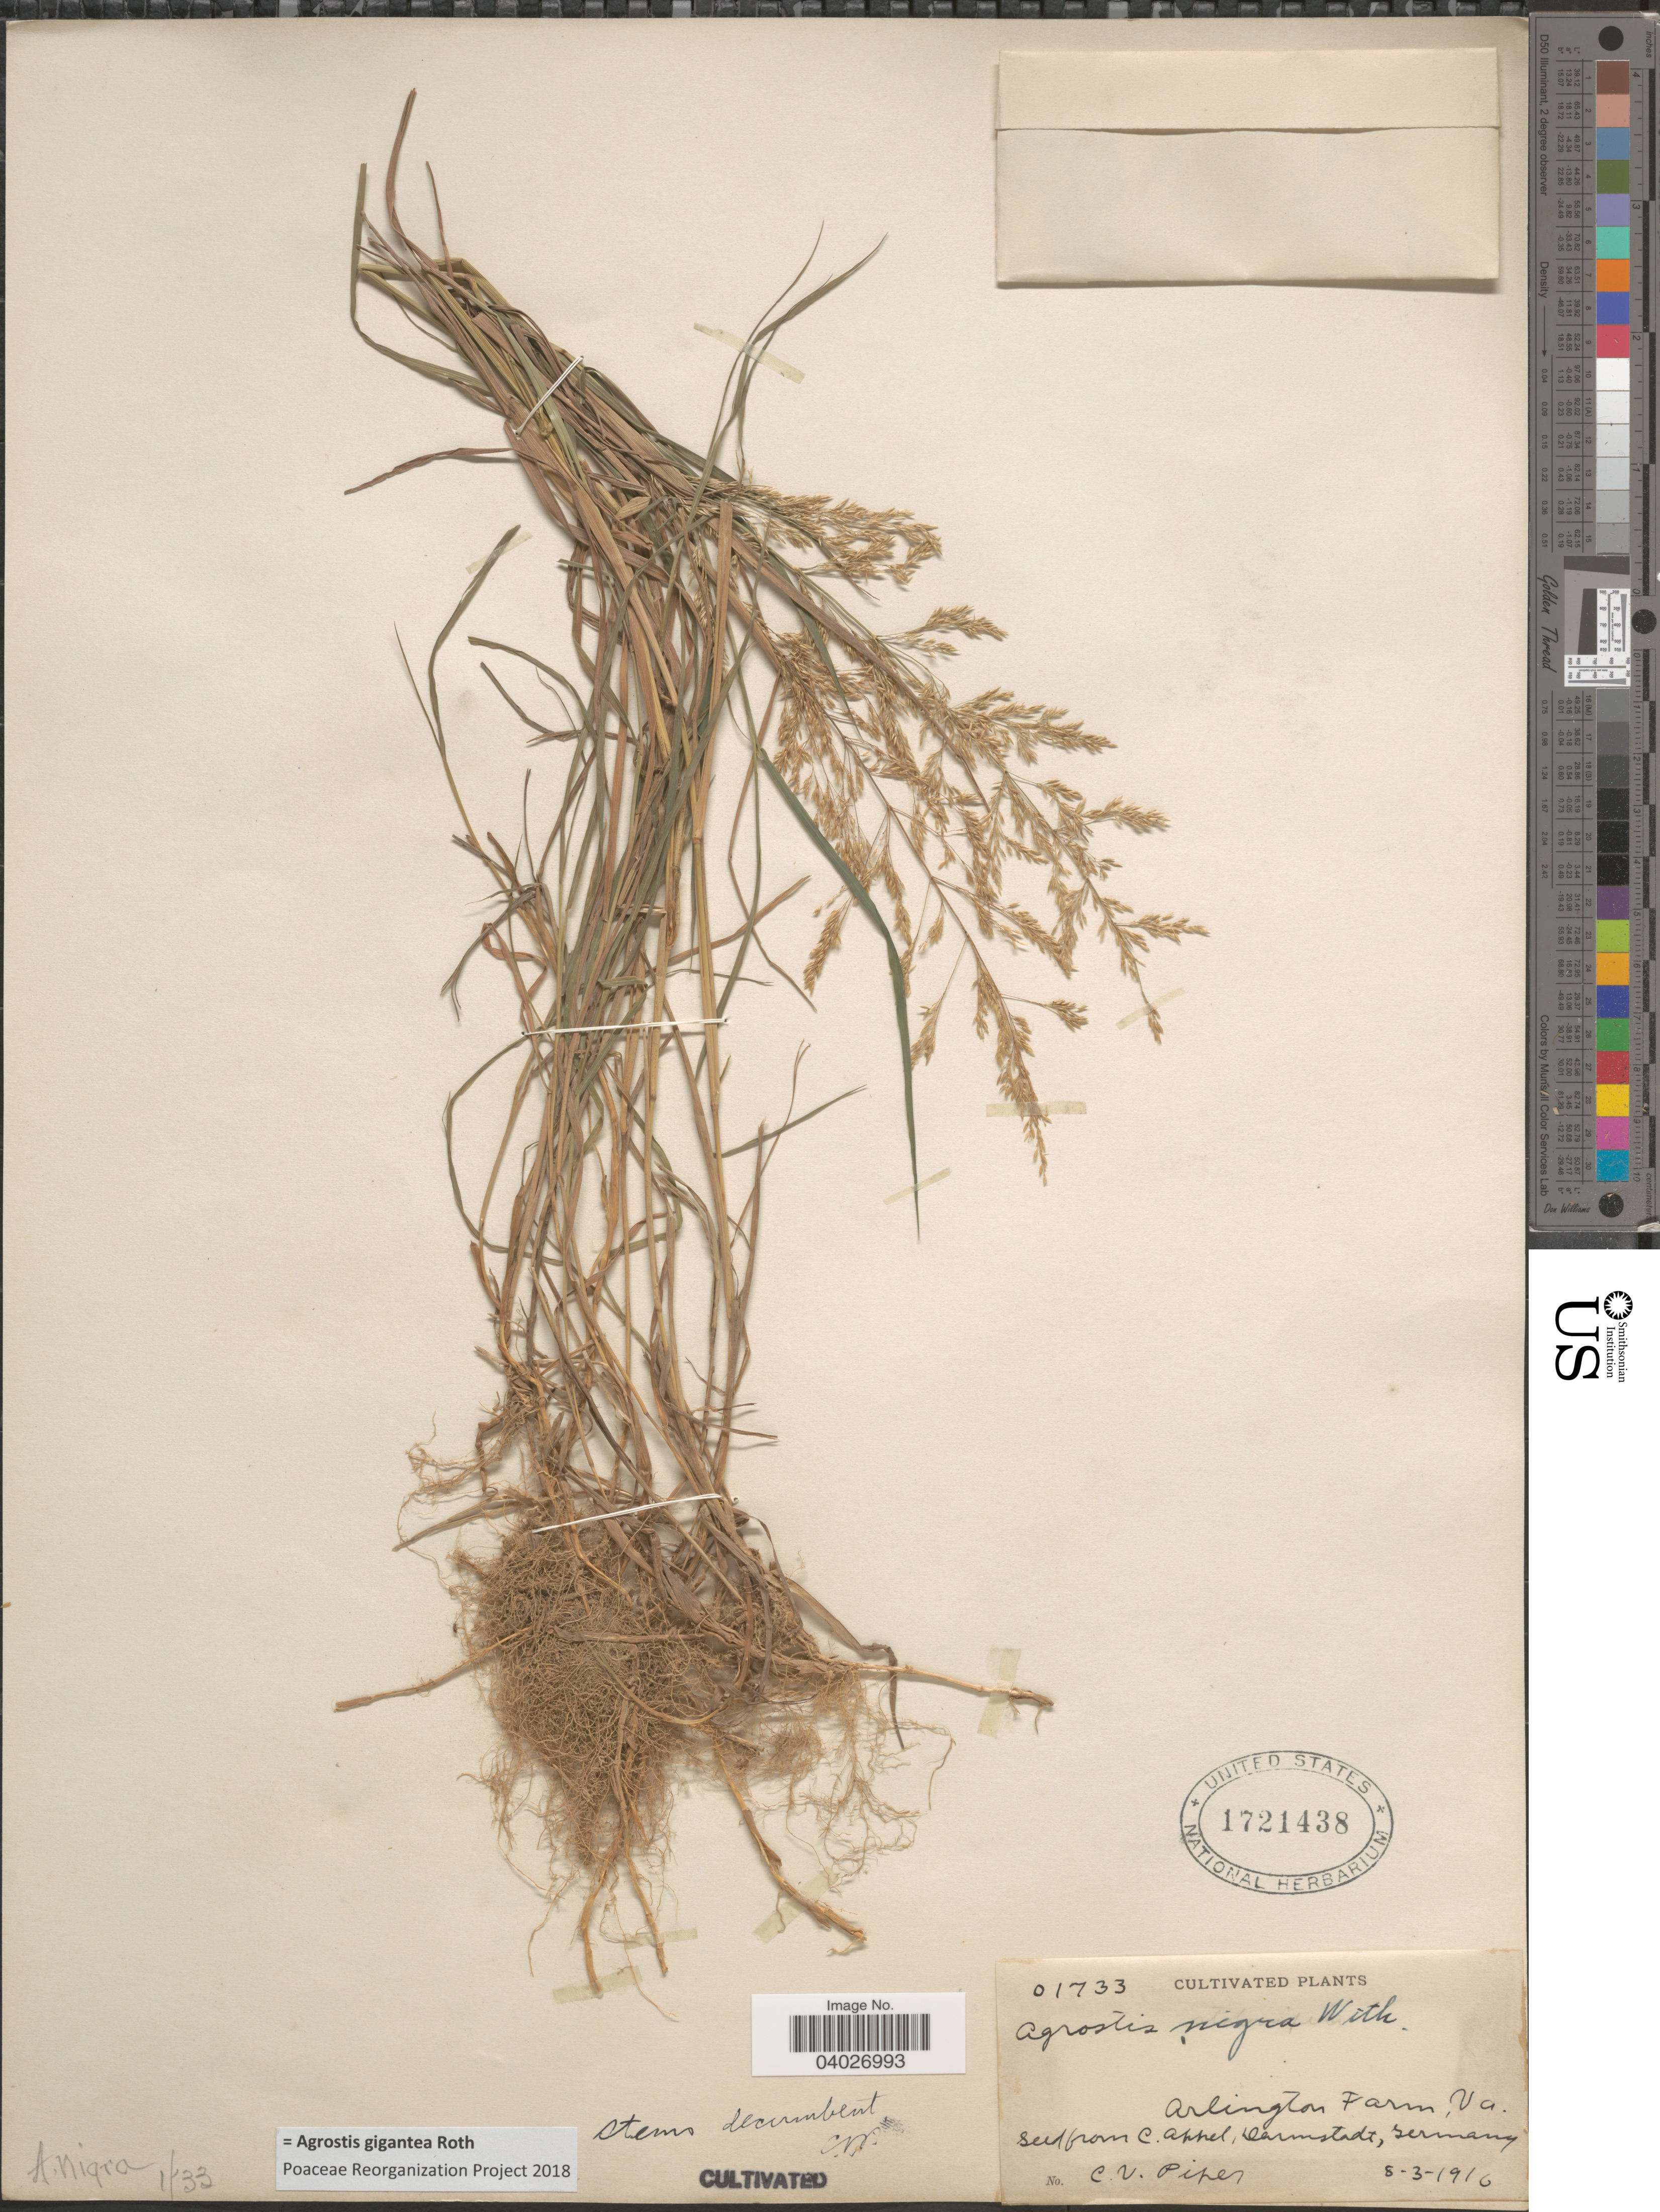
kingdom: Plantae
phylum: Tracheophyta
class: Liliopsida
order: Poales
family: Poaceae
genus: Agrostis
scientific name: Agrostis gigantea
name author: Roth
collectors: C. V. Piper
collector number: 01733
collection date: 1916-08-03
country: United States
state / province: Virginia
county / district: Arlington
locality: Arlington Farm.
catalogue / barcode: US 1721438